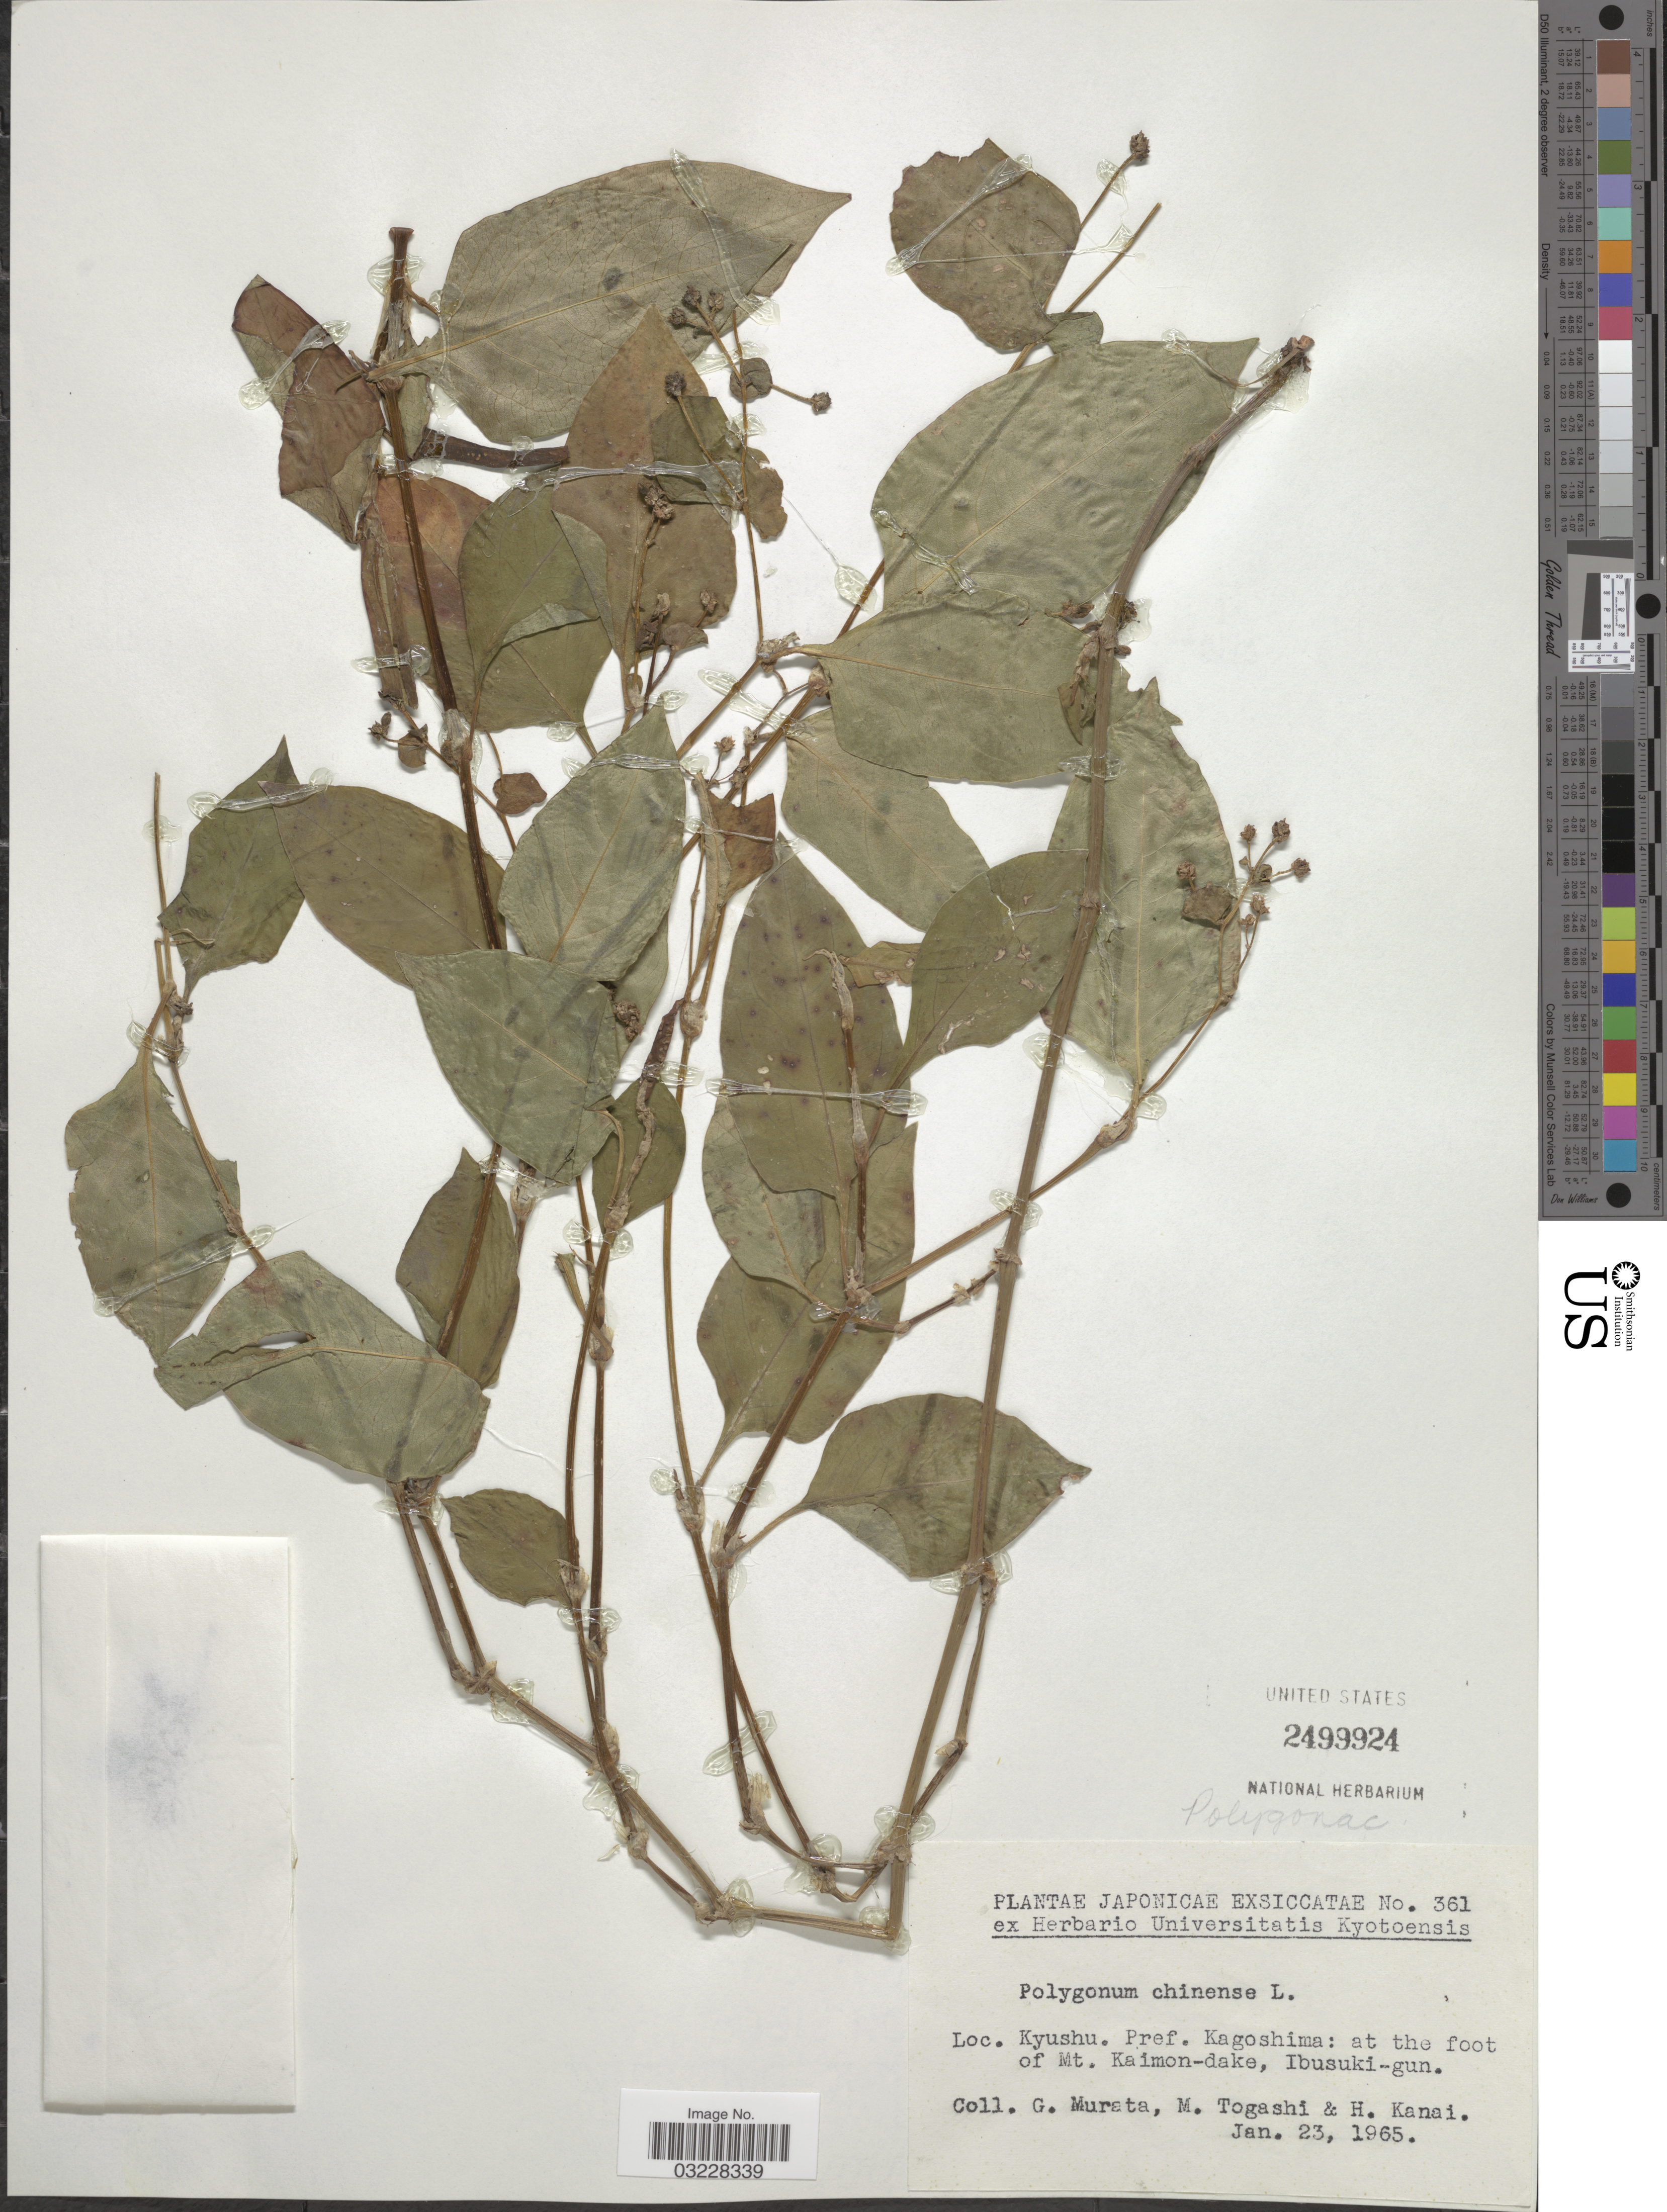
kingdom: Plantae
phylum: Tracheophyta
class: Magnoliopsida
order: Caryophyllales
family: Polygonaceae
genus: Polygonum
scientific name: Polygonum chinense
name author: L.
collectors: G. Murata, M. Togashi & H. Kanai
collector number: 361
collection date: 1965-01-23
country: Japan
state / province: Kagosima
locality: Kyushu. Pref. Kagoshima: at the foot of Mt. Kaimon-dake, Ibusuki-gun.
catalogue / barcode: US 2499924